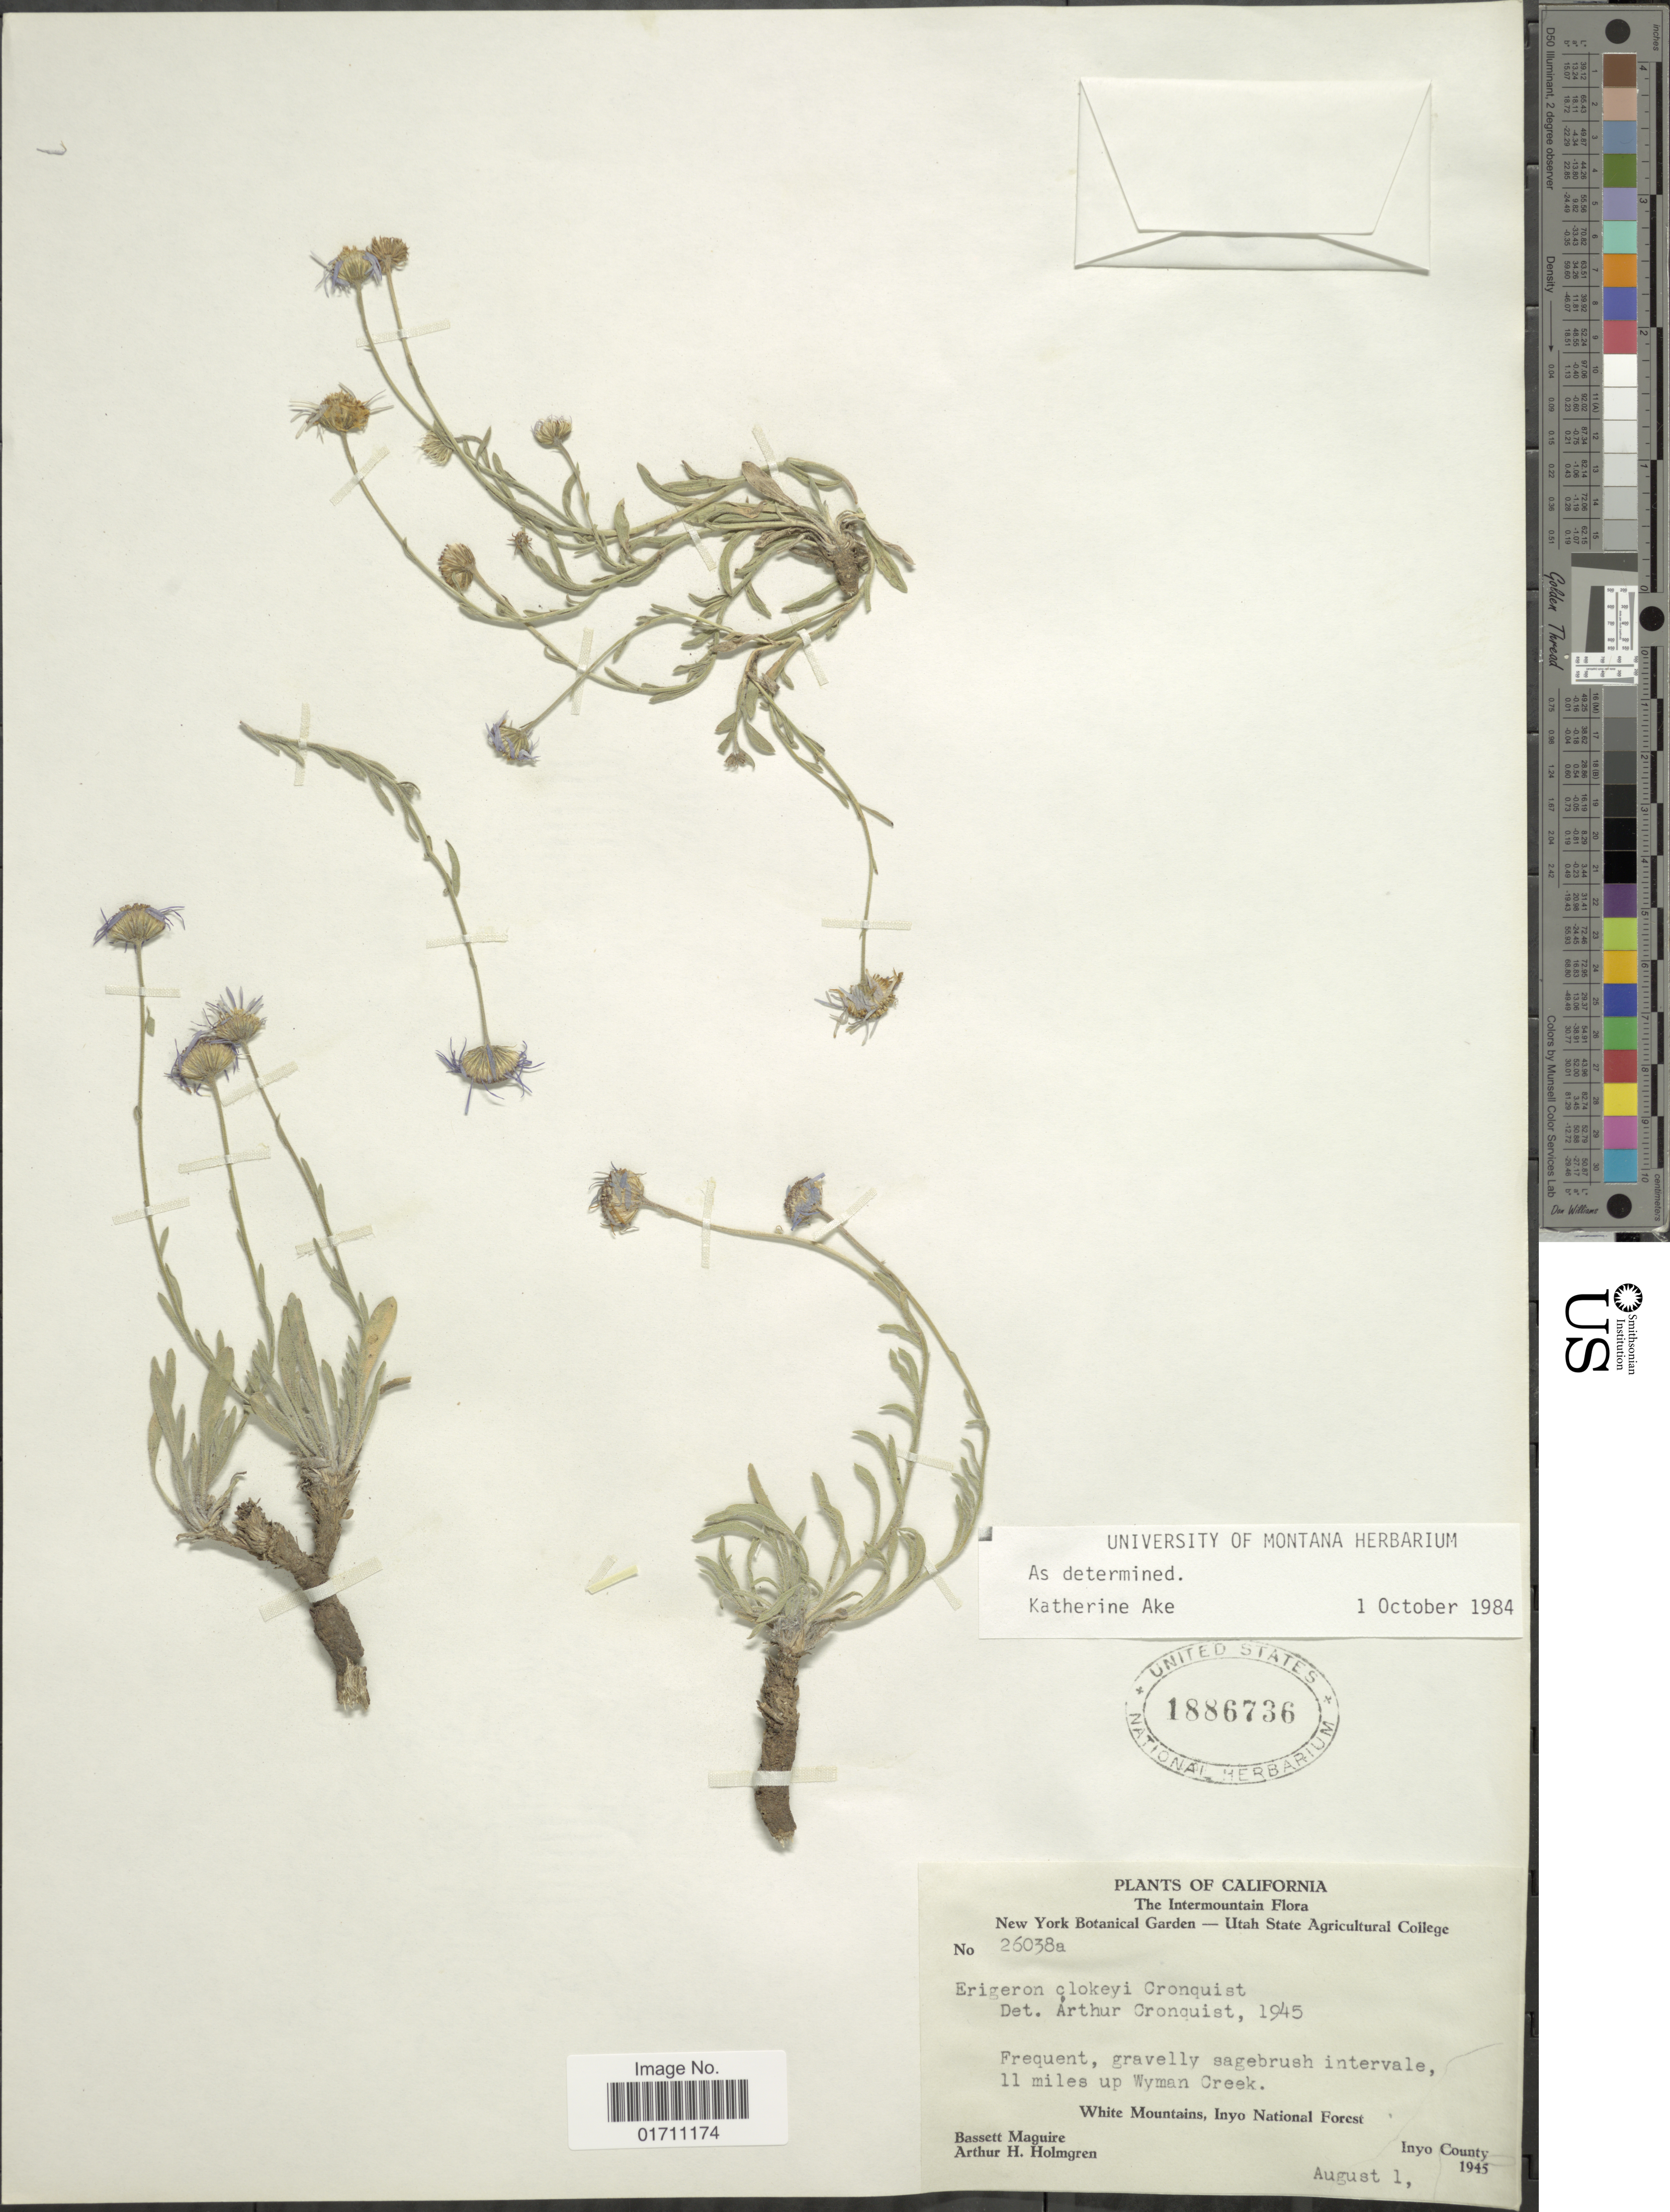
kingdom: Plantae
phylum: Tracheophyta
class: Magnoliopsida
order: Asterales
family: Asteraceae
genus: Erigeron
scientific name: Erigeron clokeyi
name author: Cronq.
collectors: B. Maguire & A. H. Holmgren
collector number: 26038a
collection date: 1945-08-01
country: United States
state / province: California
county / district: Inyo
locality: The Intermountain, Frequent, gravelly sagebrush intervale, 11 miles up Wyman Creek. White Mountains, Inyo National Forest, Inyo County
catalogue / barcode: US 1886736